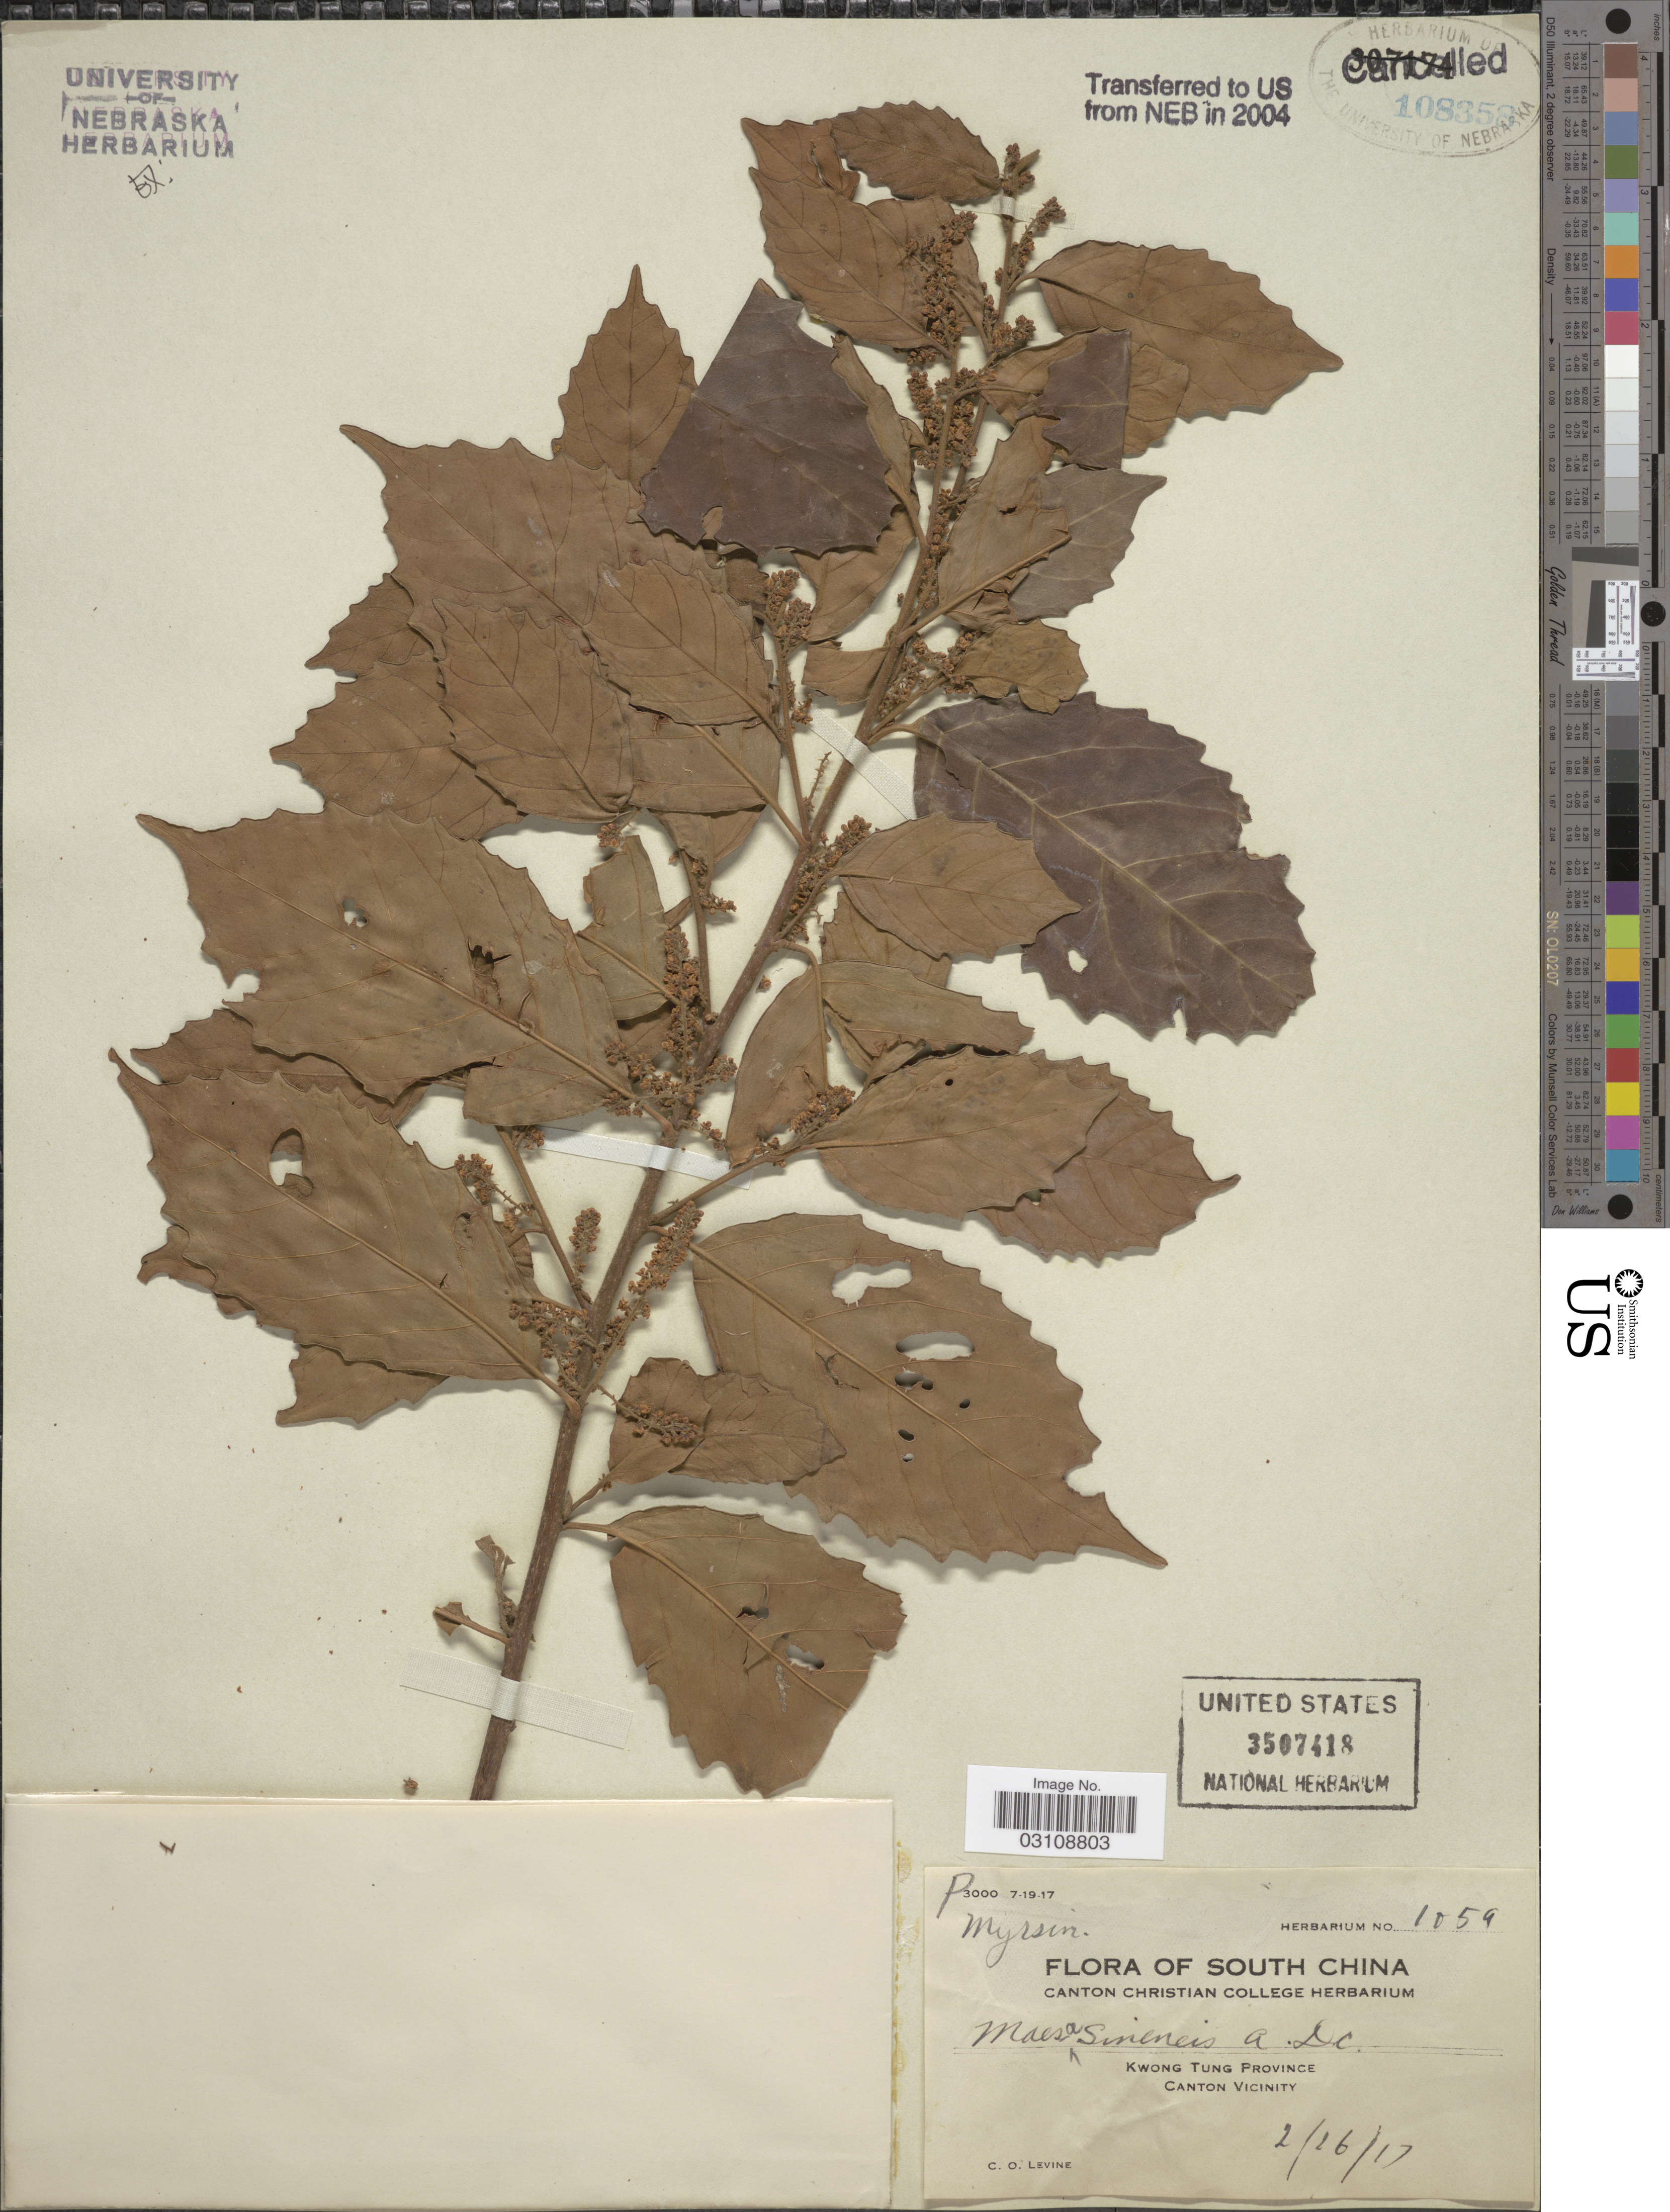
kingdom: Plantae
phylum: Tracheophyta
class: Magnoliopsida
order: Ericales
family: Primulaceae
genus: Maesa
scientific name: Maesa perlaria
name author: (Lour.) Merr.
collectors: C. O. Levine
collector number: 1059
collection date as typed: Transcribed d/m/y: 26/2/17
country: China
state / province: Guangdong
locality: Kwong Tung Province, Canton Vicinity.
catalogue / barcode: US 3507418